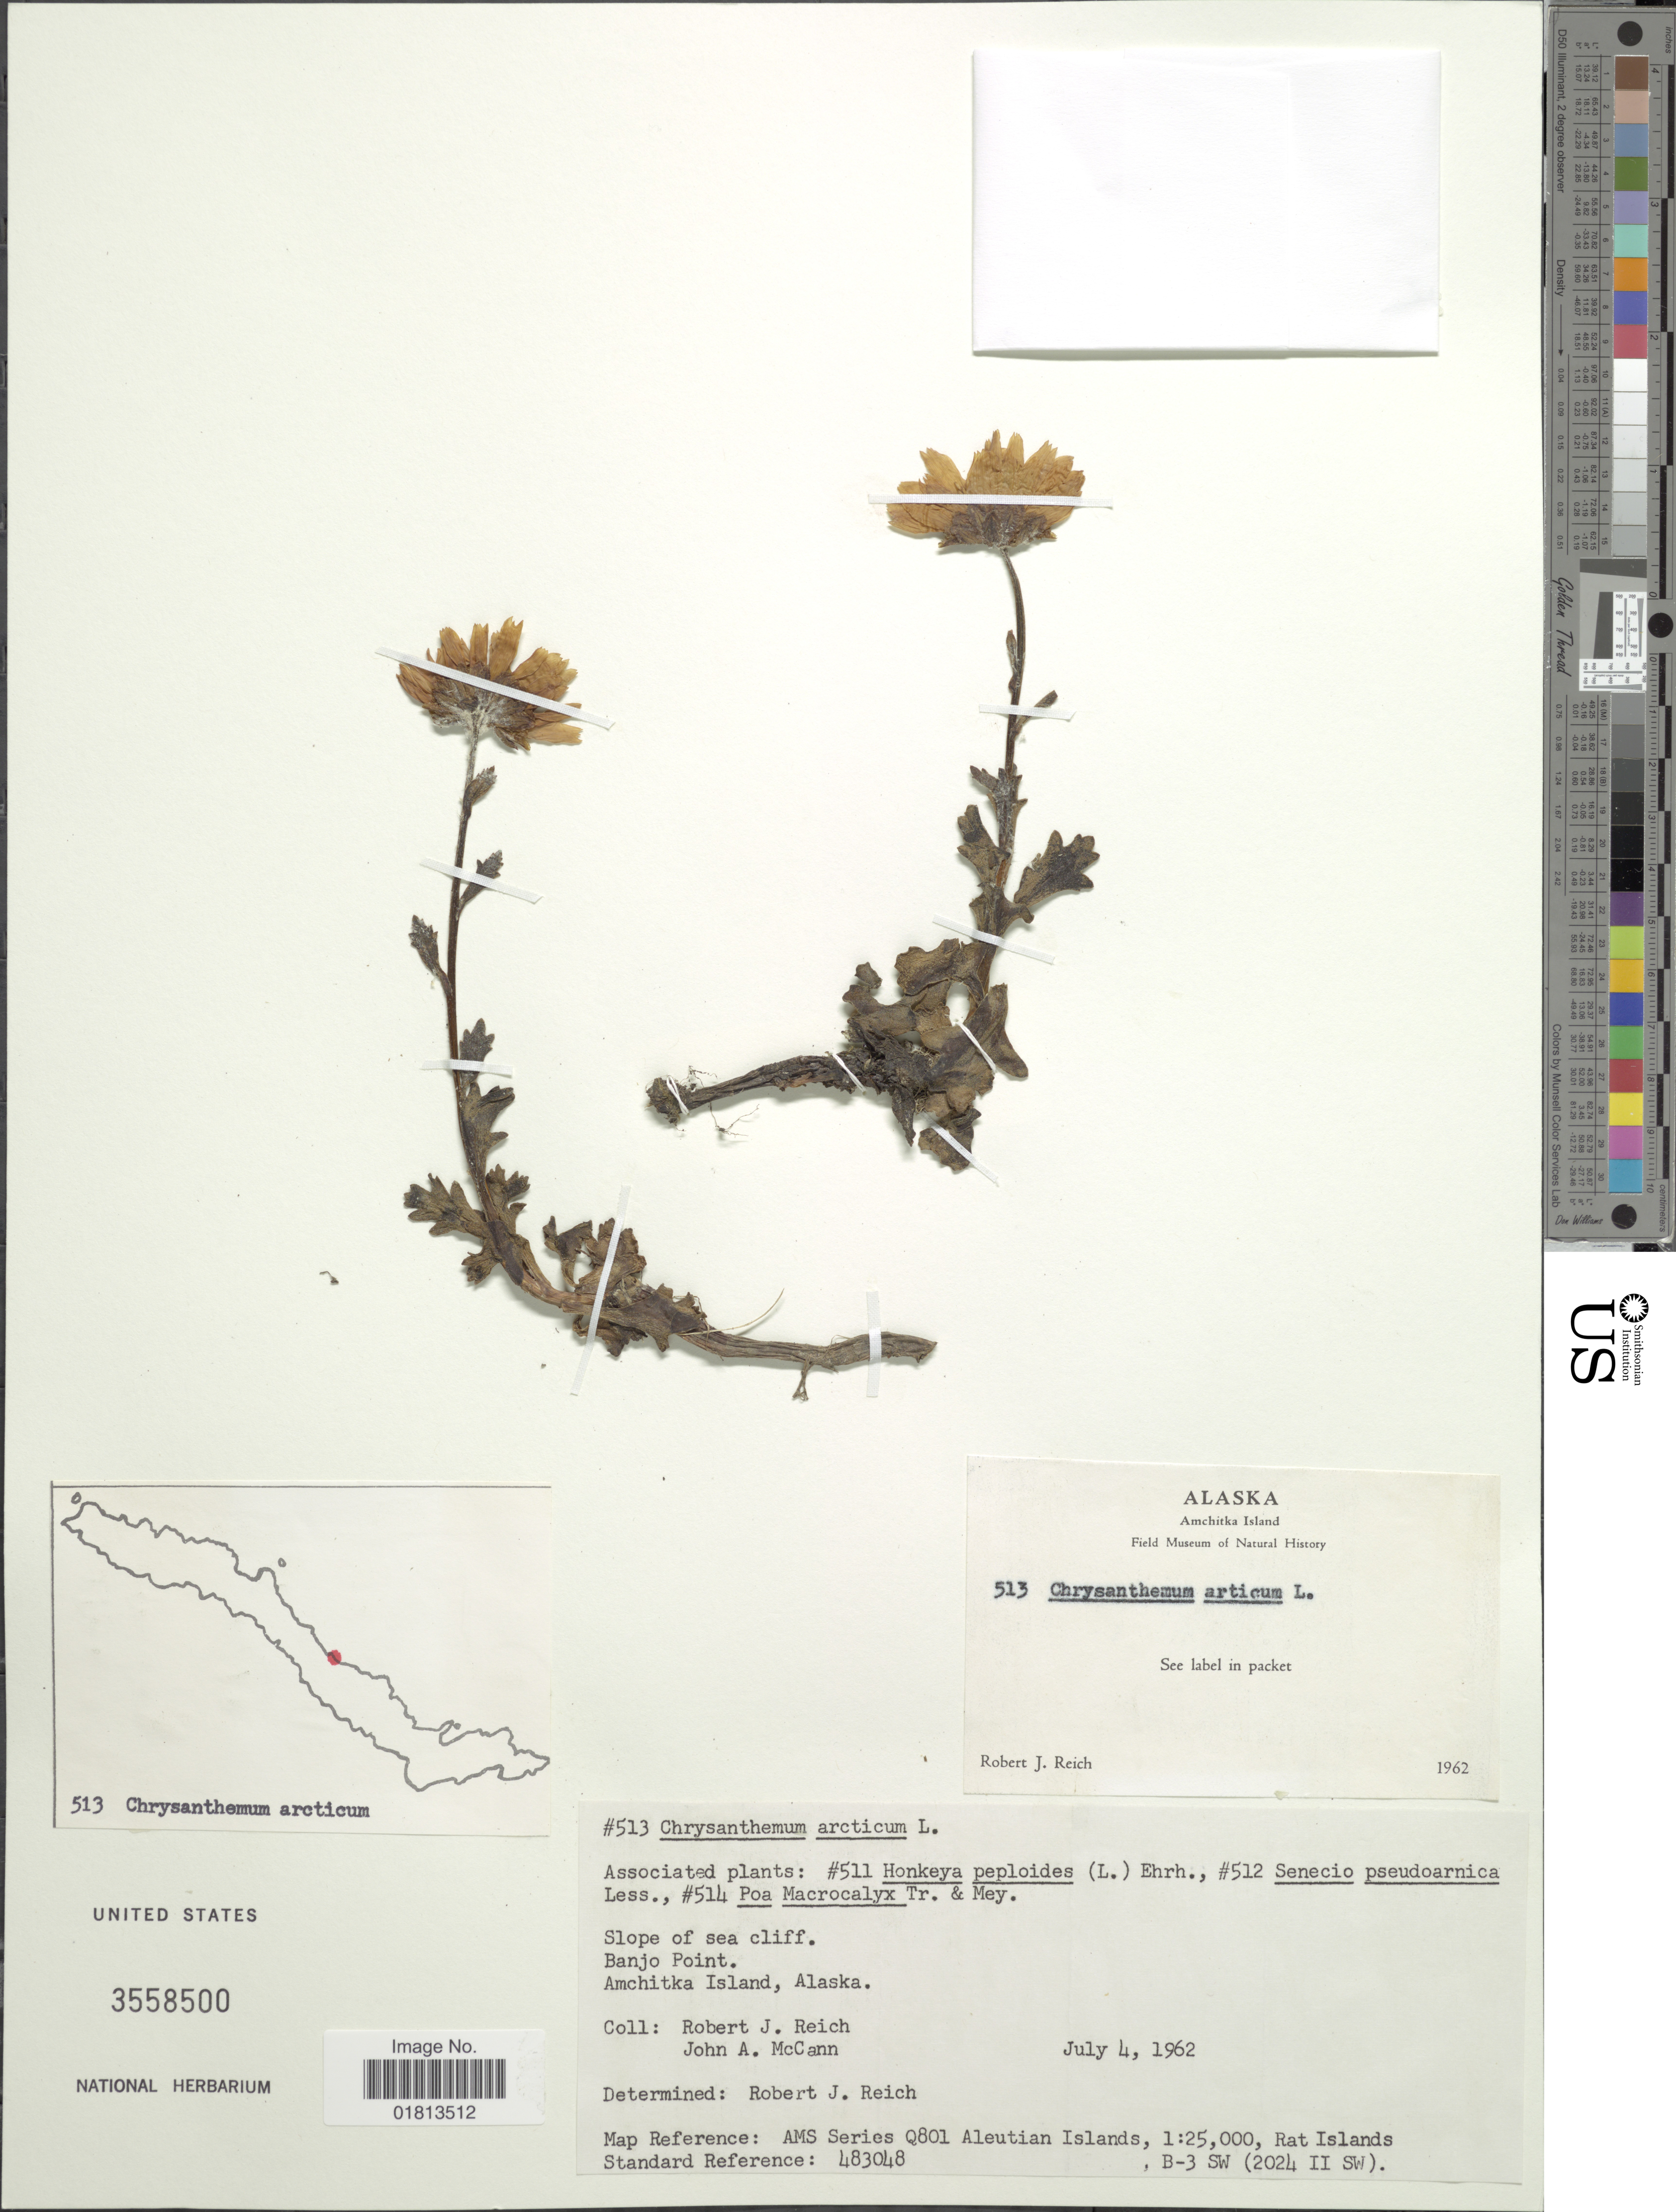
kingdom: Plantae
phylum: Tracheophyta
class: Magnoliopsida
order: Asterales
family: Asteraceae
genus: Dendranthema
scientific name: Dendranthema arcticum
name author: (L.) Tzvelev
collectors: R. Reich & J. A. McCann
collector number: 513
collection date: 1962-07-04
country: United States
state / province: Alaska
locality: Slope of sea cliff, Banjo Point, Amchitka Island, Alaska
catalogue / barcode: US 3558500